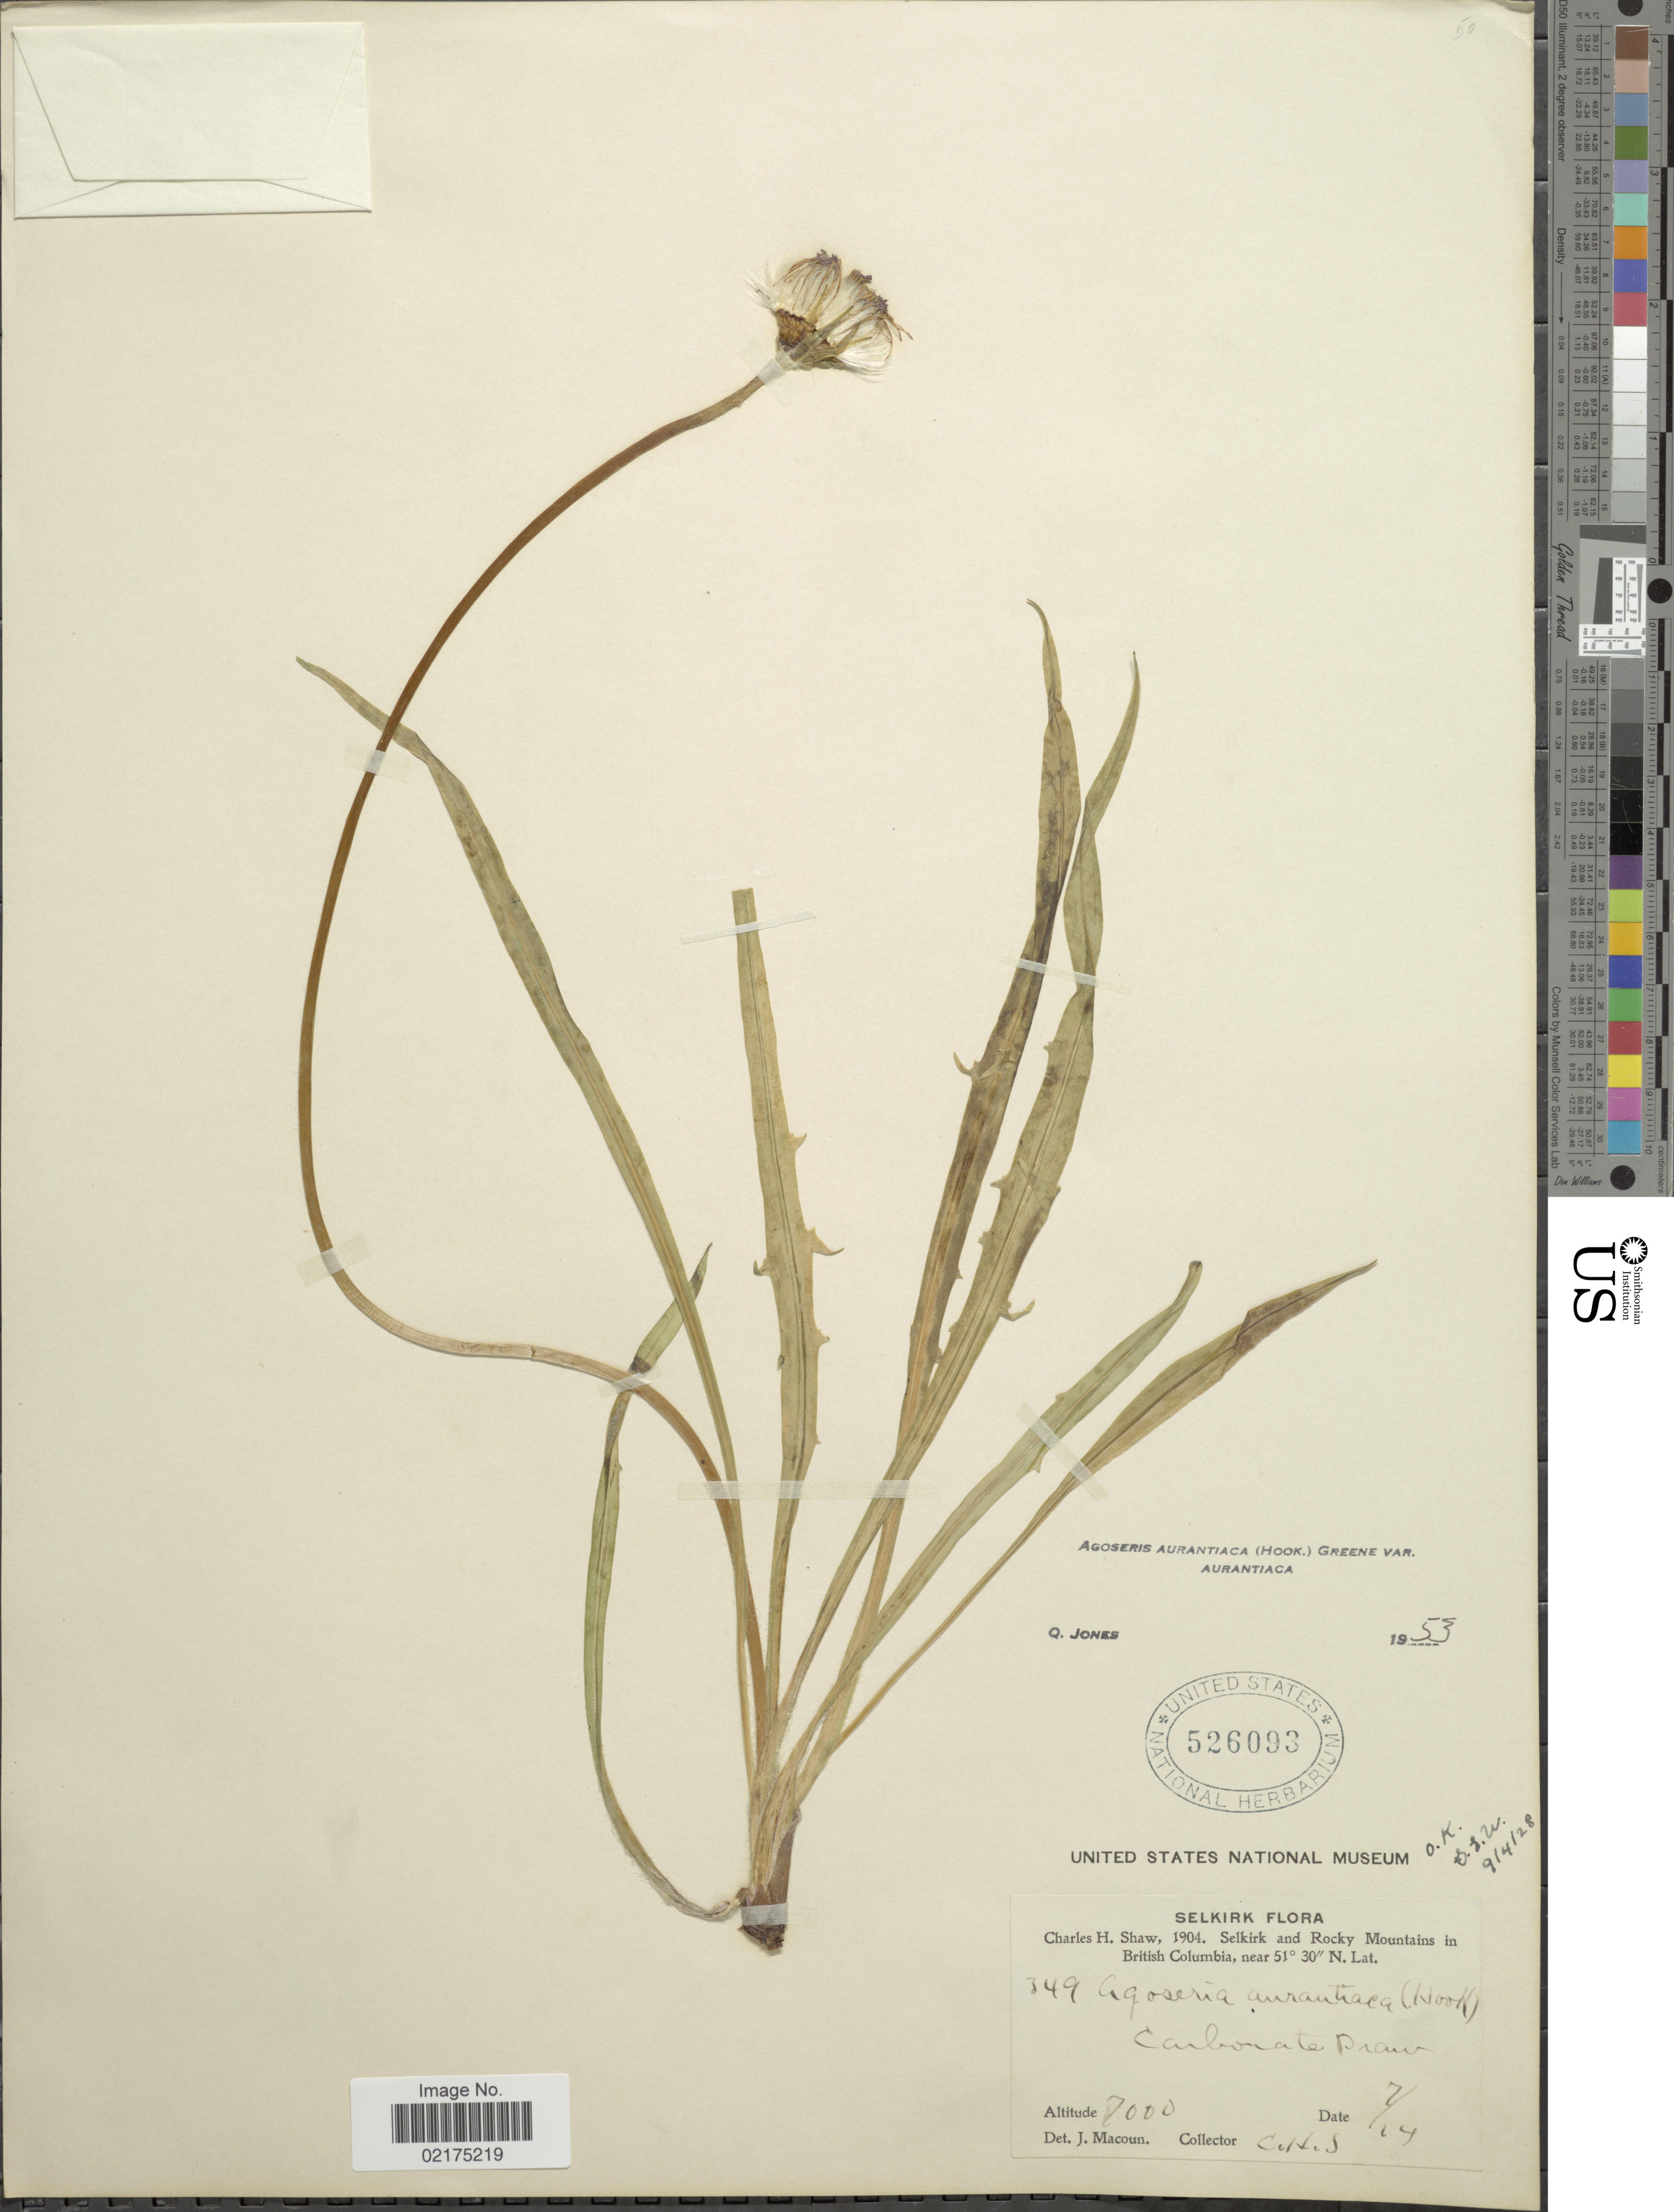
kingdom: Plantae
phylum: Tracheophyta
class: Magnoliopsida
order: Asterales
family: Asteraceae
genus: Agoseris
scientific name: Agoseris aurantiaca var. aurantiaca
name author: (Hook.) Greene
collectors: C. H. Shaw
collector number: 349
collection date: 1904-07-14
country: Canada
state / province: British Columbia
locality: Selkirk, Selkirk and Rocky Mountains in British Columbia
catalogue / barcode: US 526093